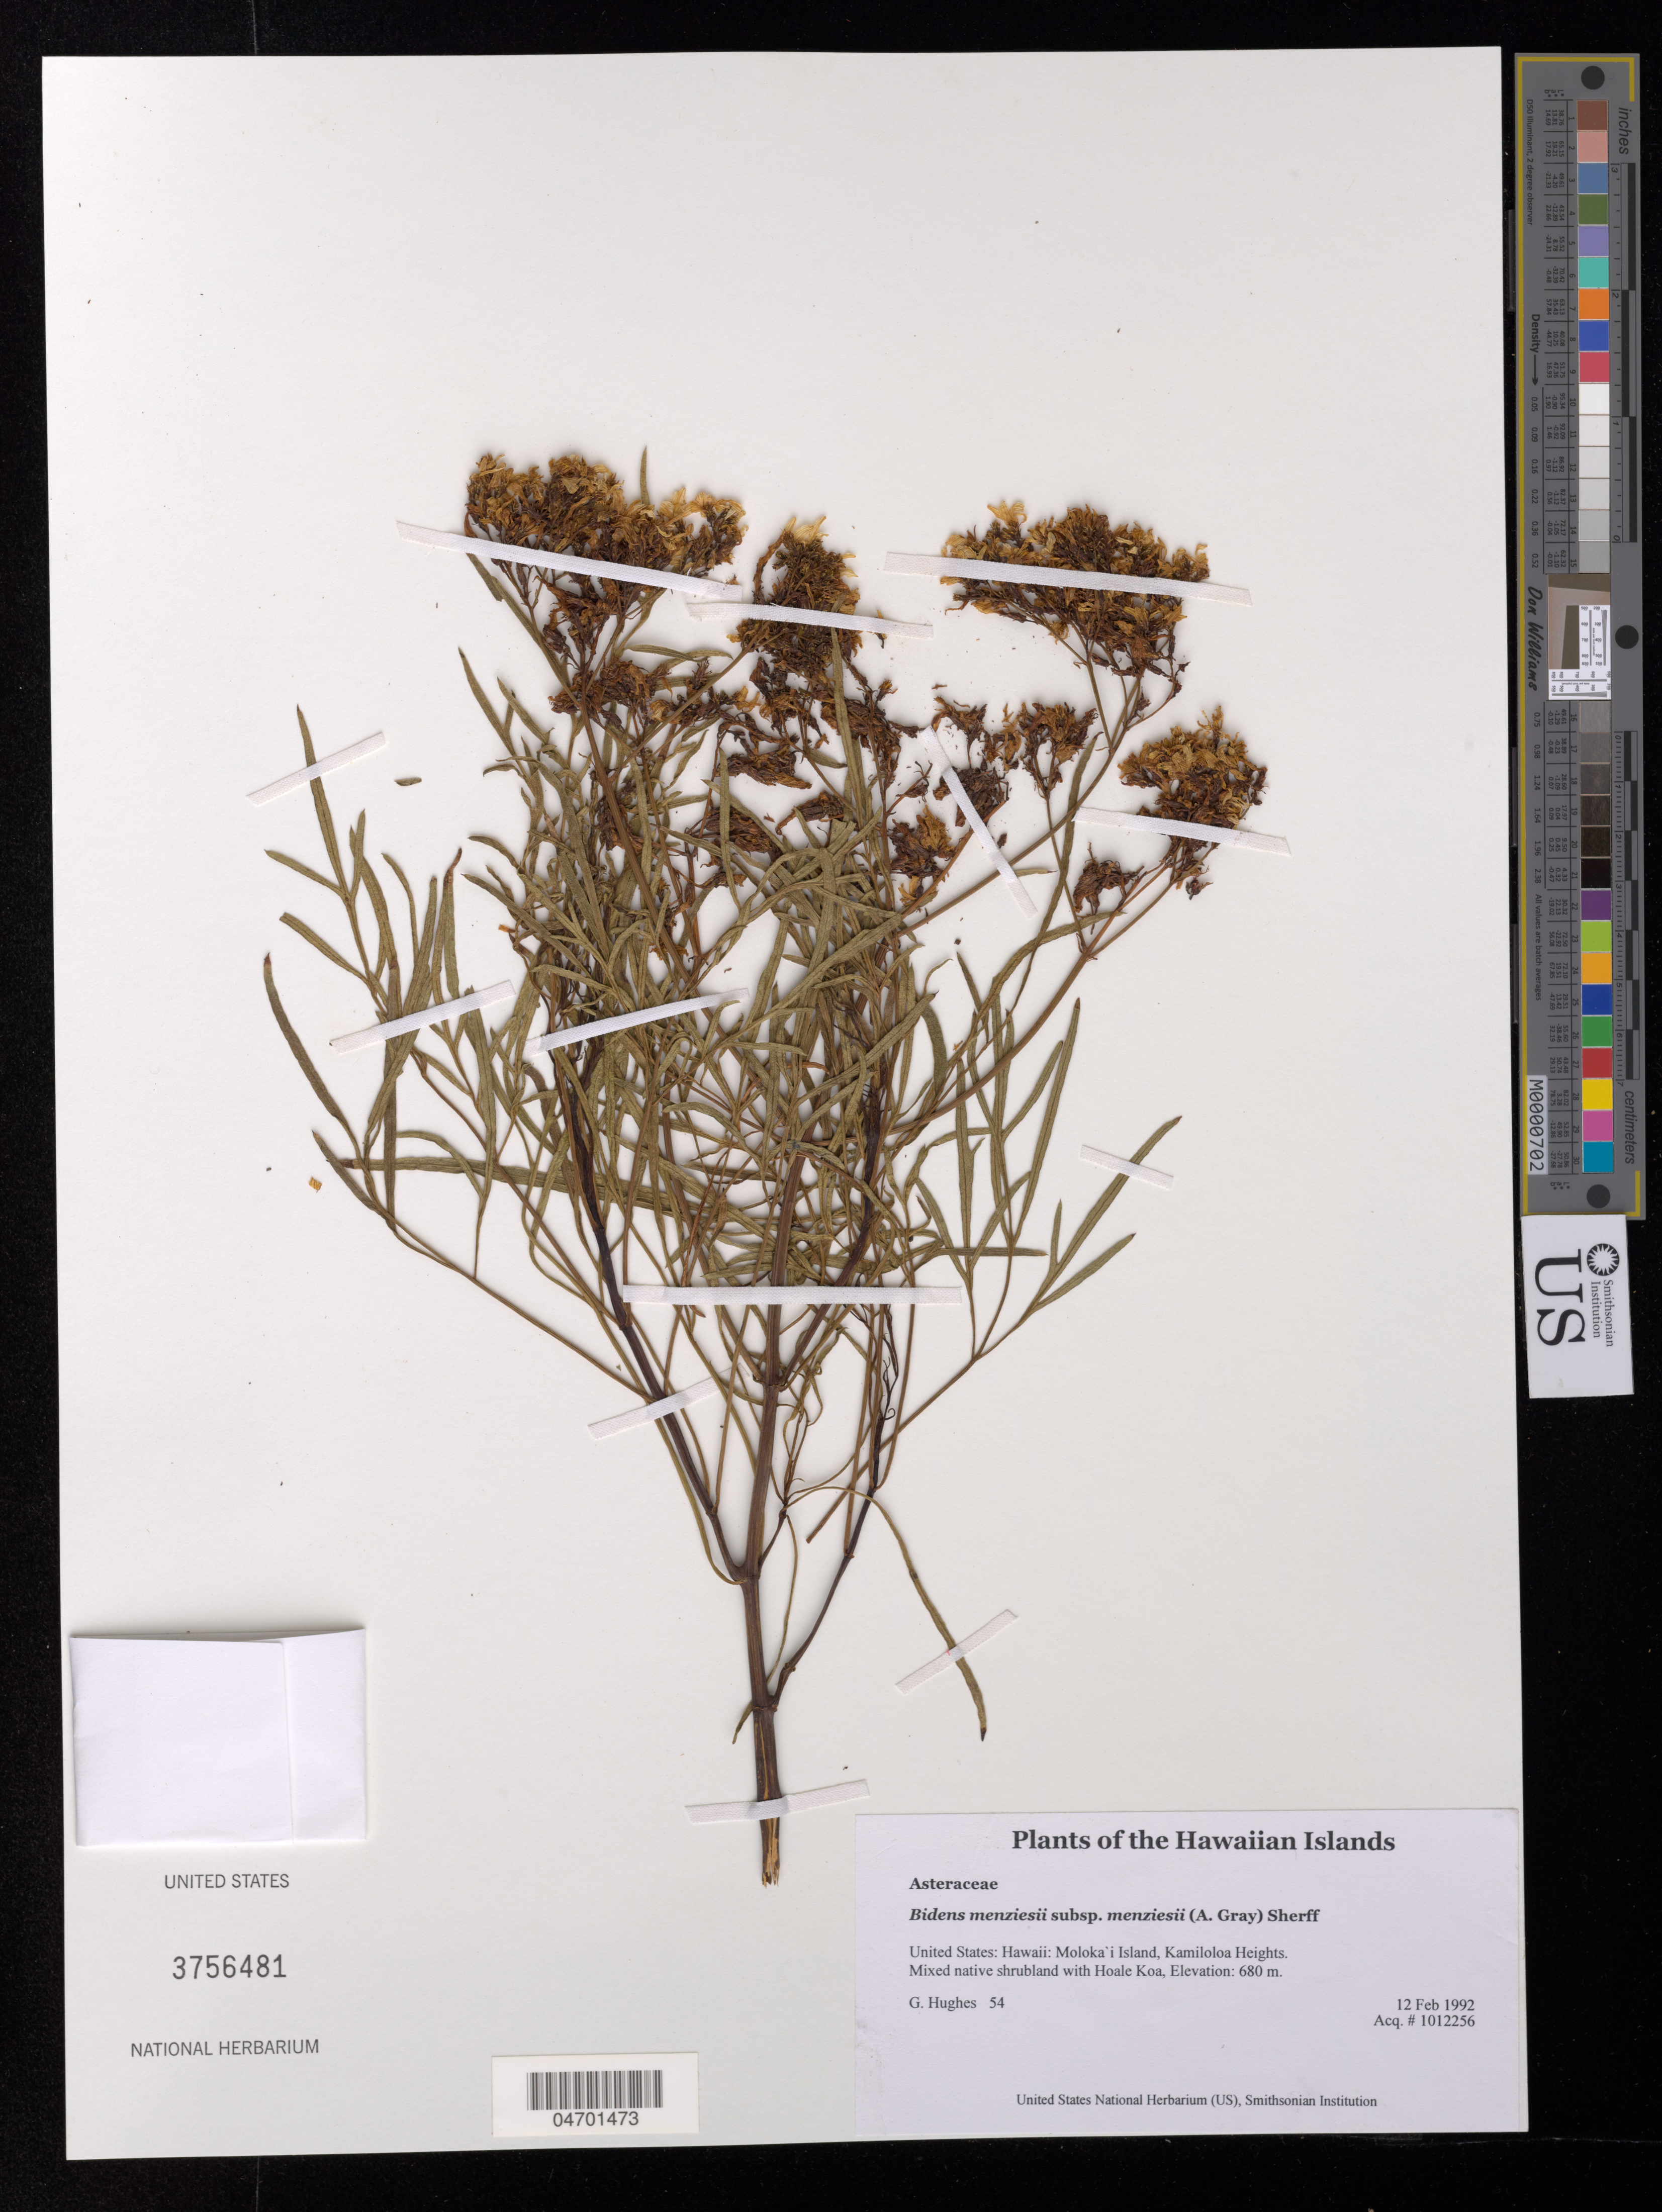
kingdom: Plantae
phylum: Tracheophyta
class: Magnoliopsida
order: Asterales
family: Asteraceae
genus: Bidens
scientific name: Bidens menziesii subsp. menziesii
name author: (A. Gray) Sherff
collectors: G. Hughes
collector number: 54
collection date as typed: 2-12-92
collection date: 1992-02-12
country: United States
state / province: Hawaii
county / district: Maui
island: Moloka'i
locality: Kamiloloa Heights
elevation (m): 680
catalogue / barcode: US 3756481